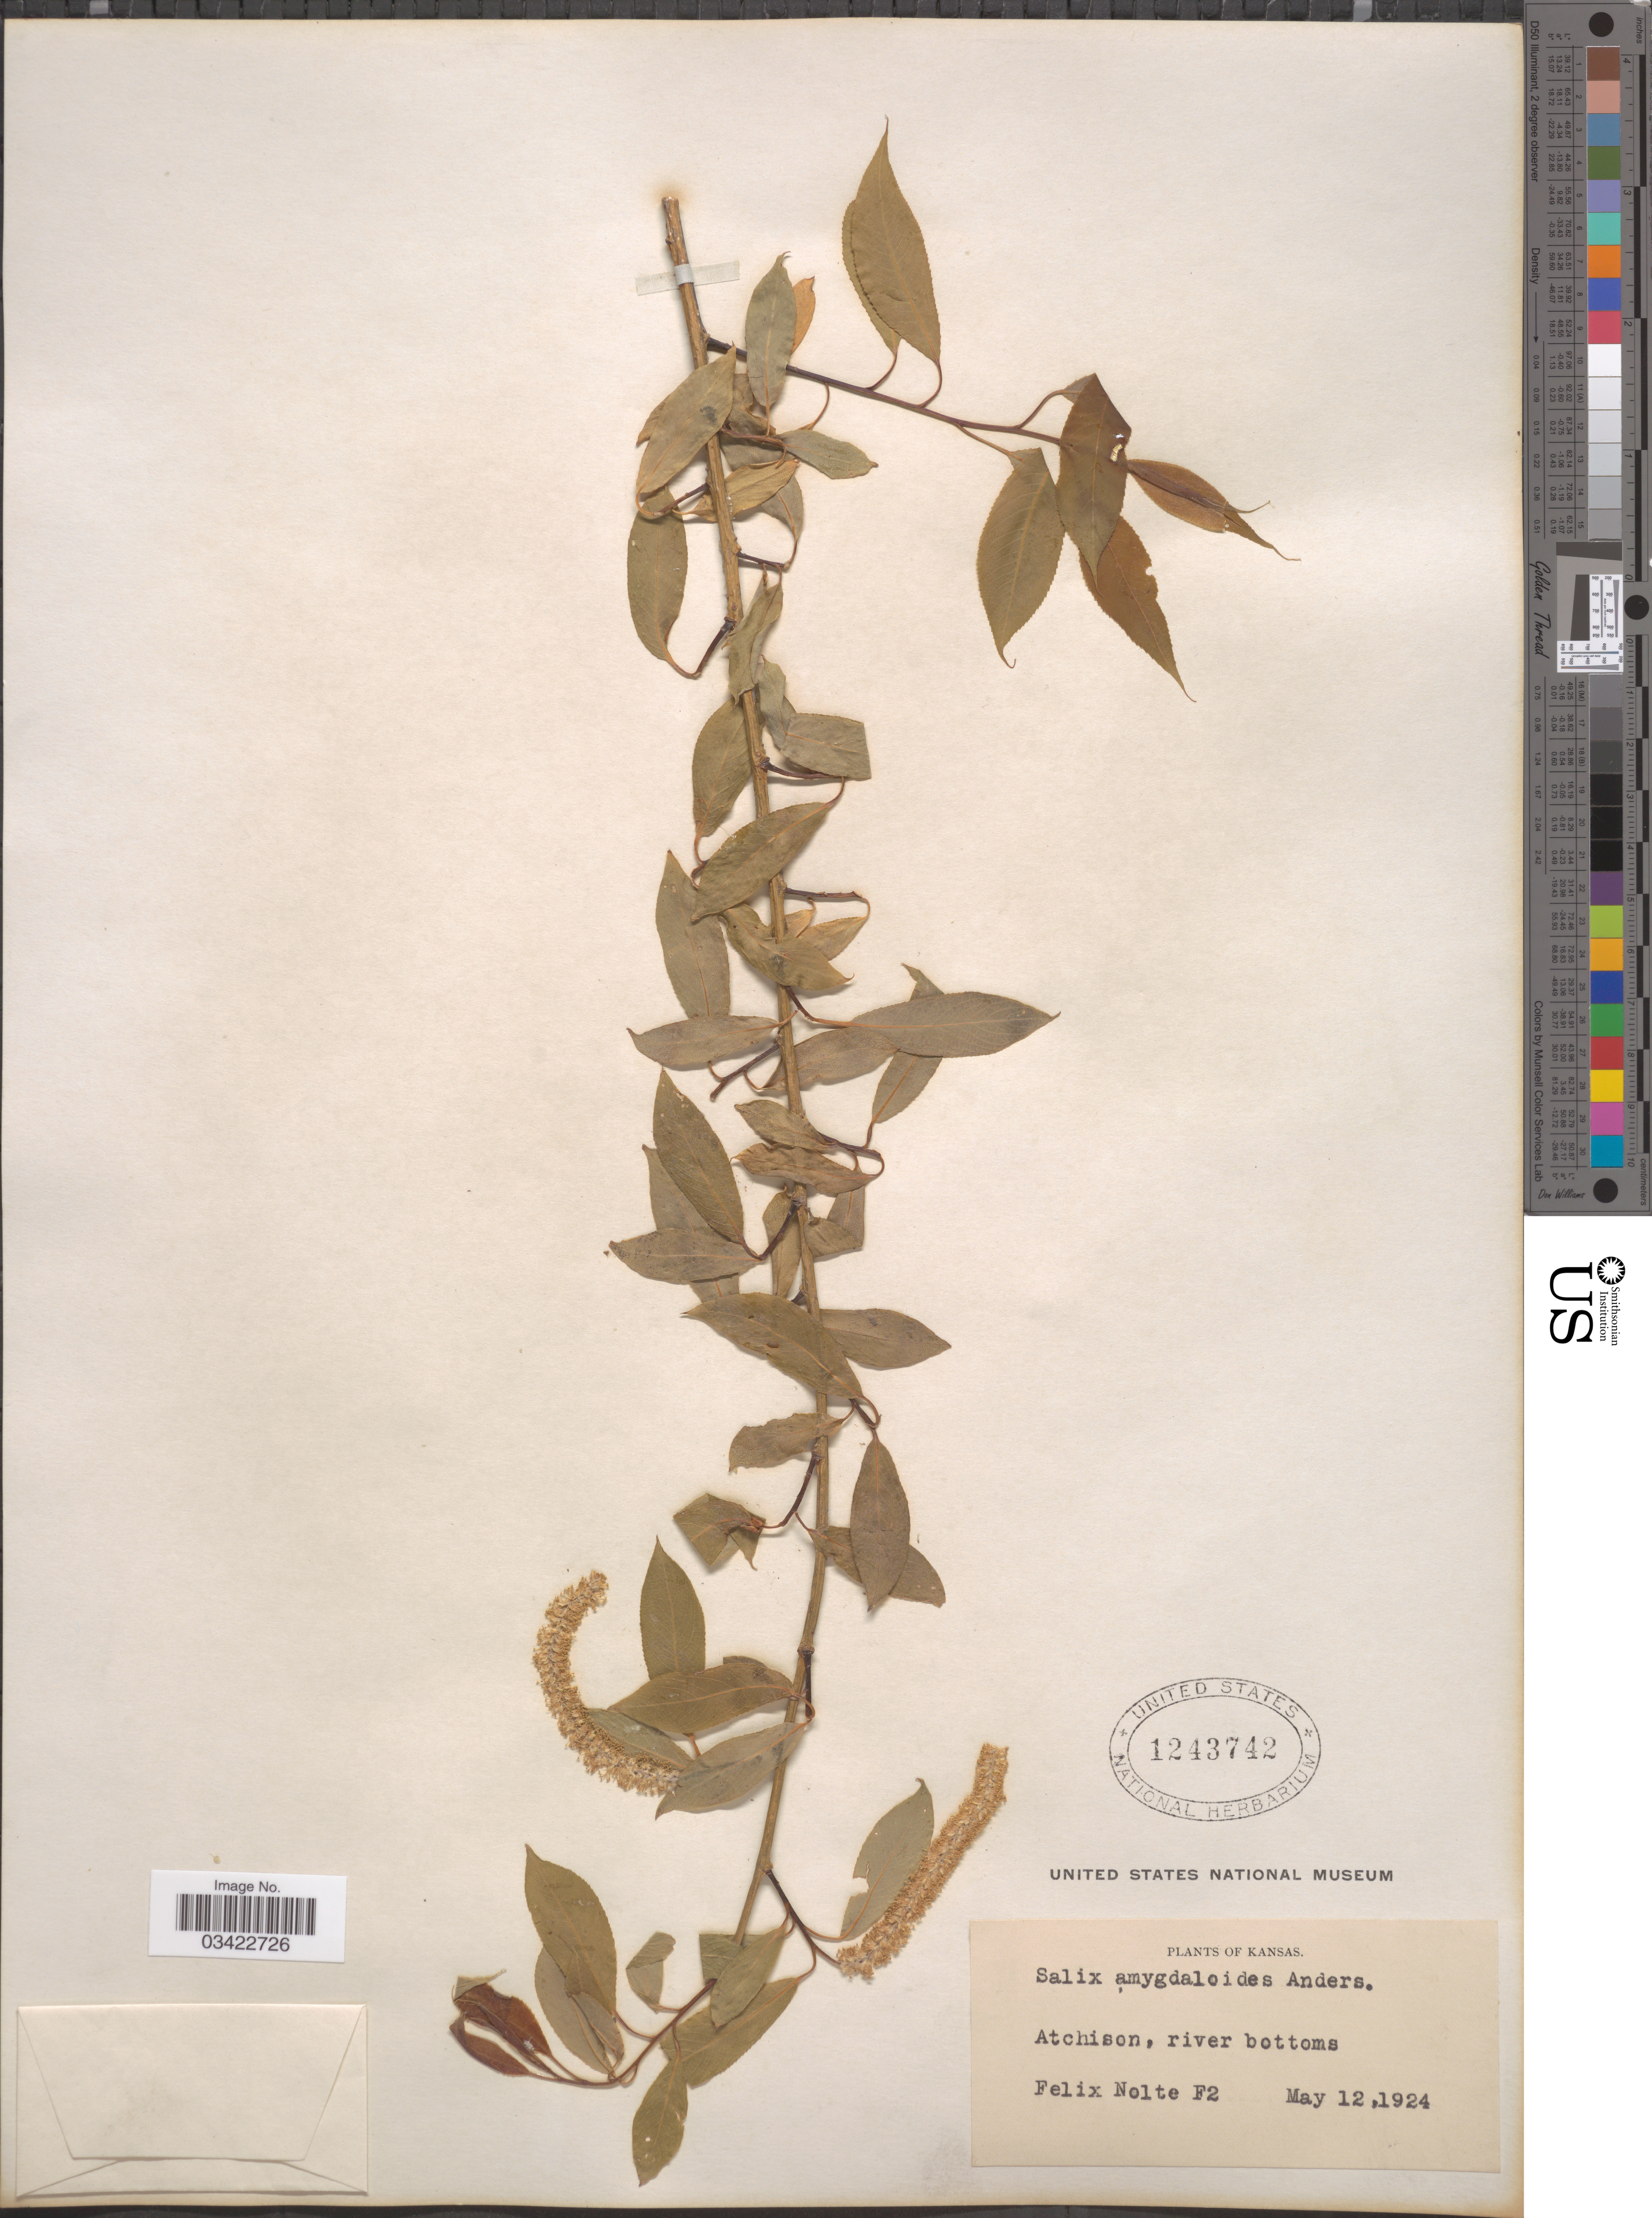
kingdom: Plantae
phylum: Tracheophyta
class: Magnoliopsida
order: Malpighiales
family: Salicaceae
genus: Salix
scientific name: Salix amygdaloides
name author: Andersson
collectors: F. Nolte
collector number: F2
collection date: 1924-05-12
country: United States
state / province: Kansas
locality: Atchison, river bottoms.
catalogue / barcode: US 1243742